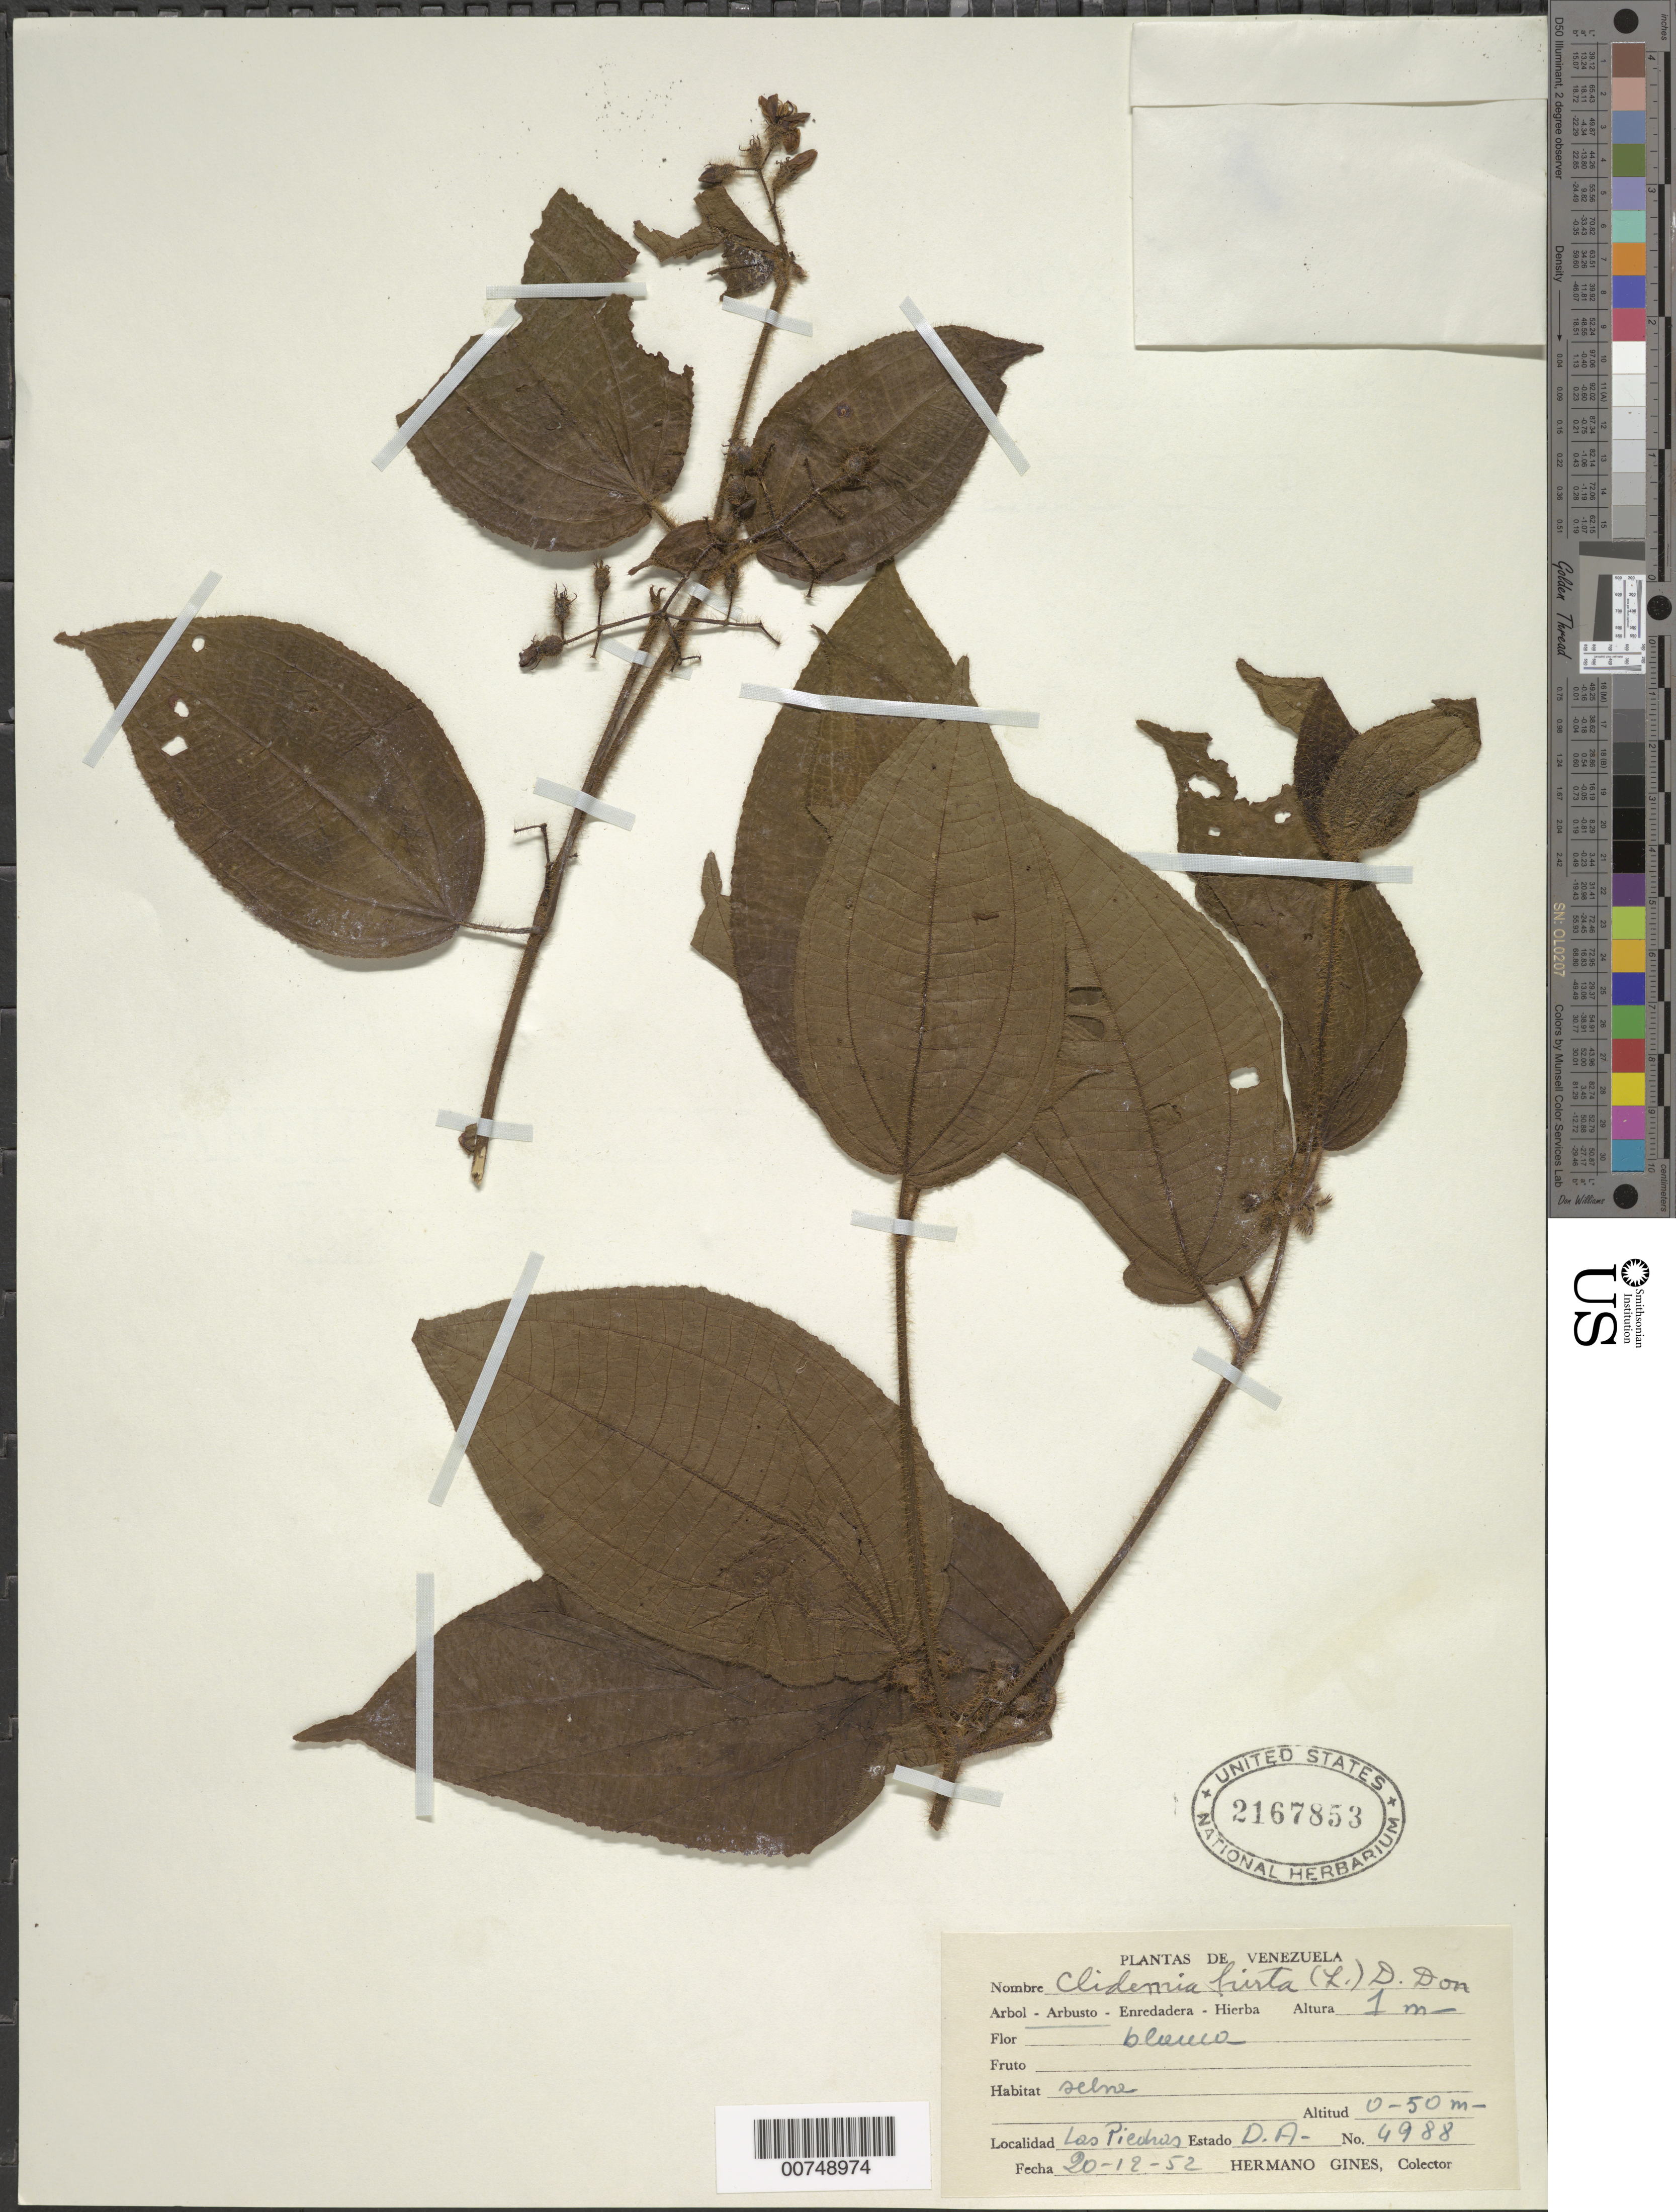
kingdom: Plantae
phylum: Tracheophyta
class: Magnoliopsida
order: Myrtales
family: Melastomataceae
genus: Clidemia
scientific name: Clidemia hirta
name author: (L.) D. Don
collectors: H. Gines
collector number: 4988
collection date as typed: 20-Dec-52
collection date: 1952-12-20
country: Venezuela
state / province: Delta Amacuro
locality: Los Piedras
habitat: Forest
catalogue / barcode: US 2167853